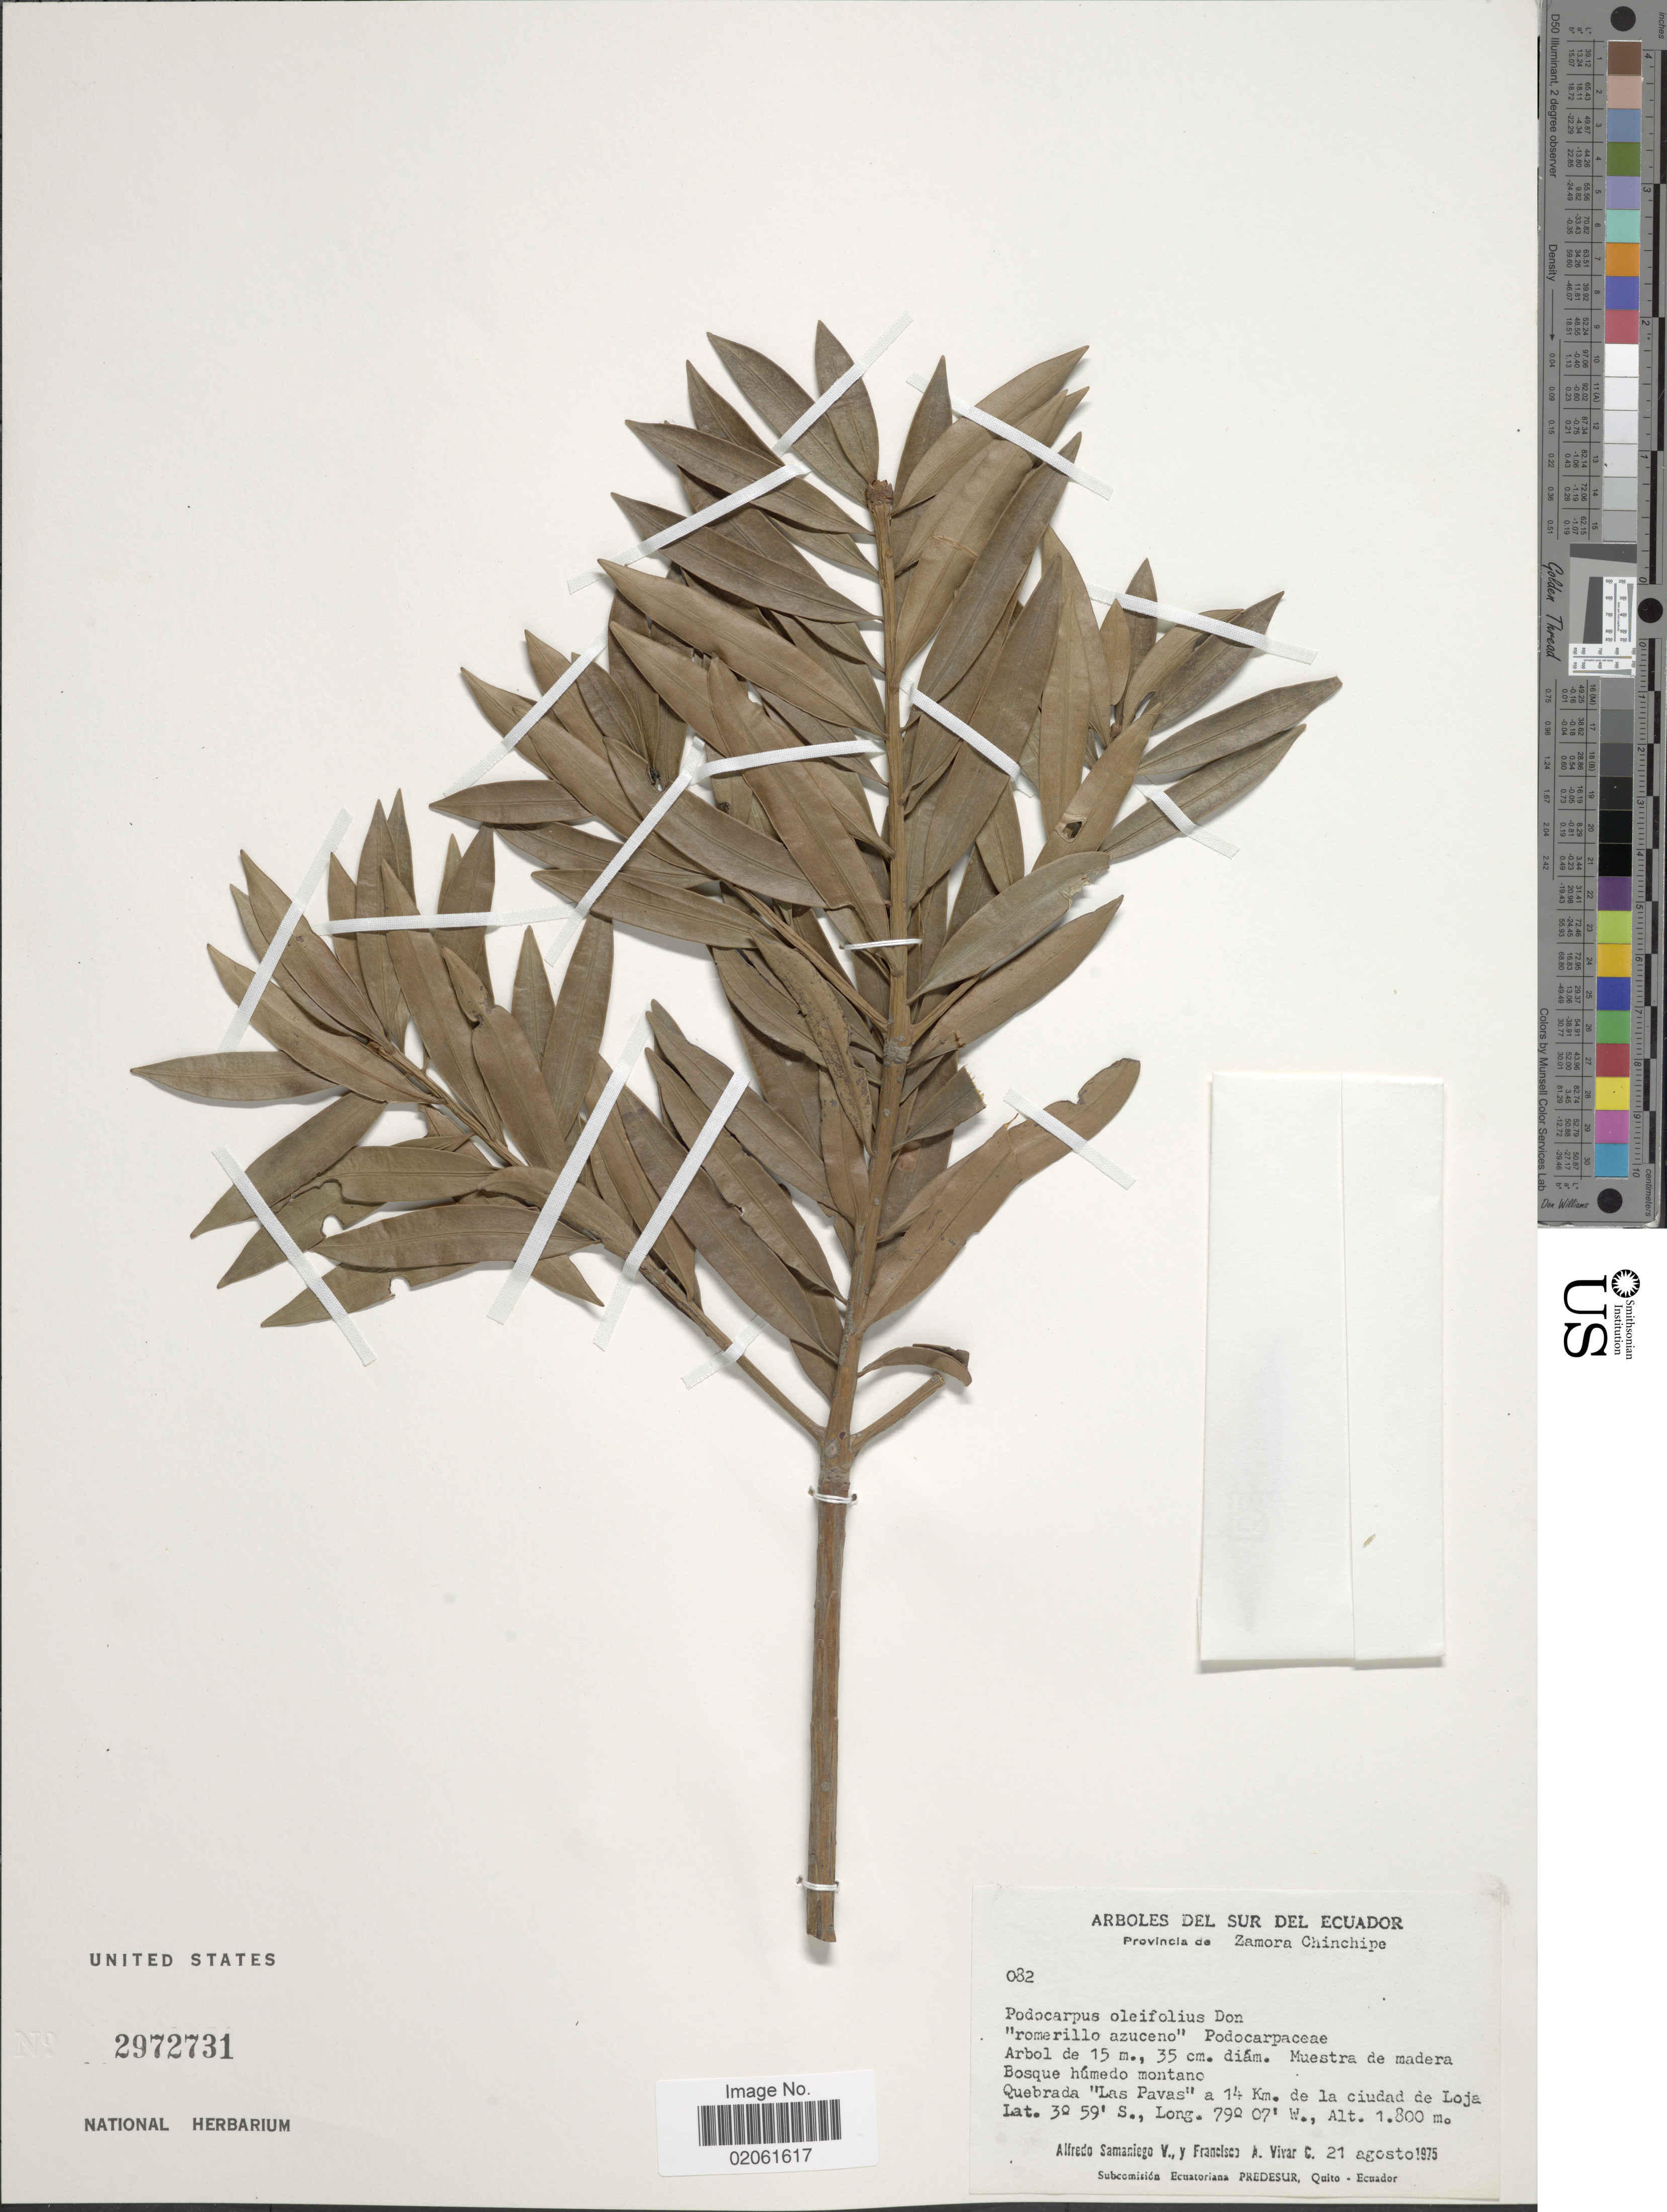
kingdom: Plantae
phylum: Tracheophyta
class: Pinopsida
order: Pinales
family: Podocarpaceae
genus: Podocarpus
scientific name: Podocarpus oleifolius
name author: D. Don ex Lamb.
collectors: A. V. Samaniego & F. A. Vivar C.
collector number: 082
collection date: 1975-08-21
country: Ecuador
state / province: Zamora-Chinchipe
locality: Sur del Ecuador, Zamora Chinchipe. Quebrada "Las Pavas" a 14 Km. de la ciudad de Loja.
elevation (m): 1800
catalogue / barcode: US 2972731